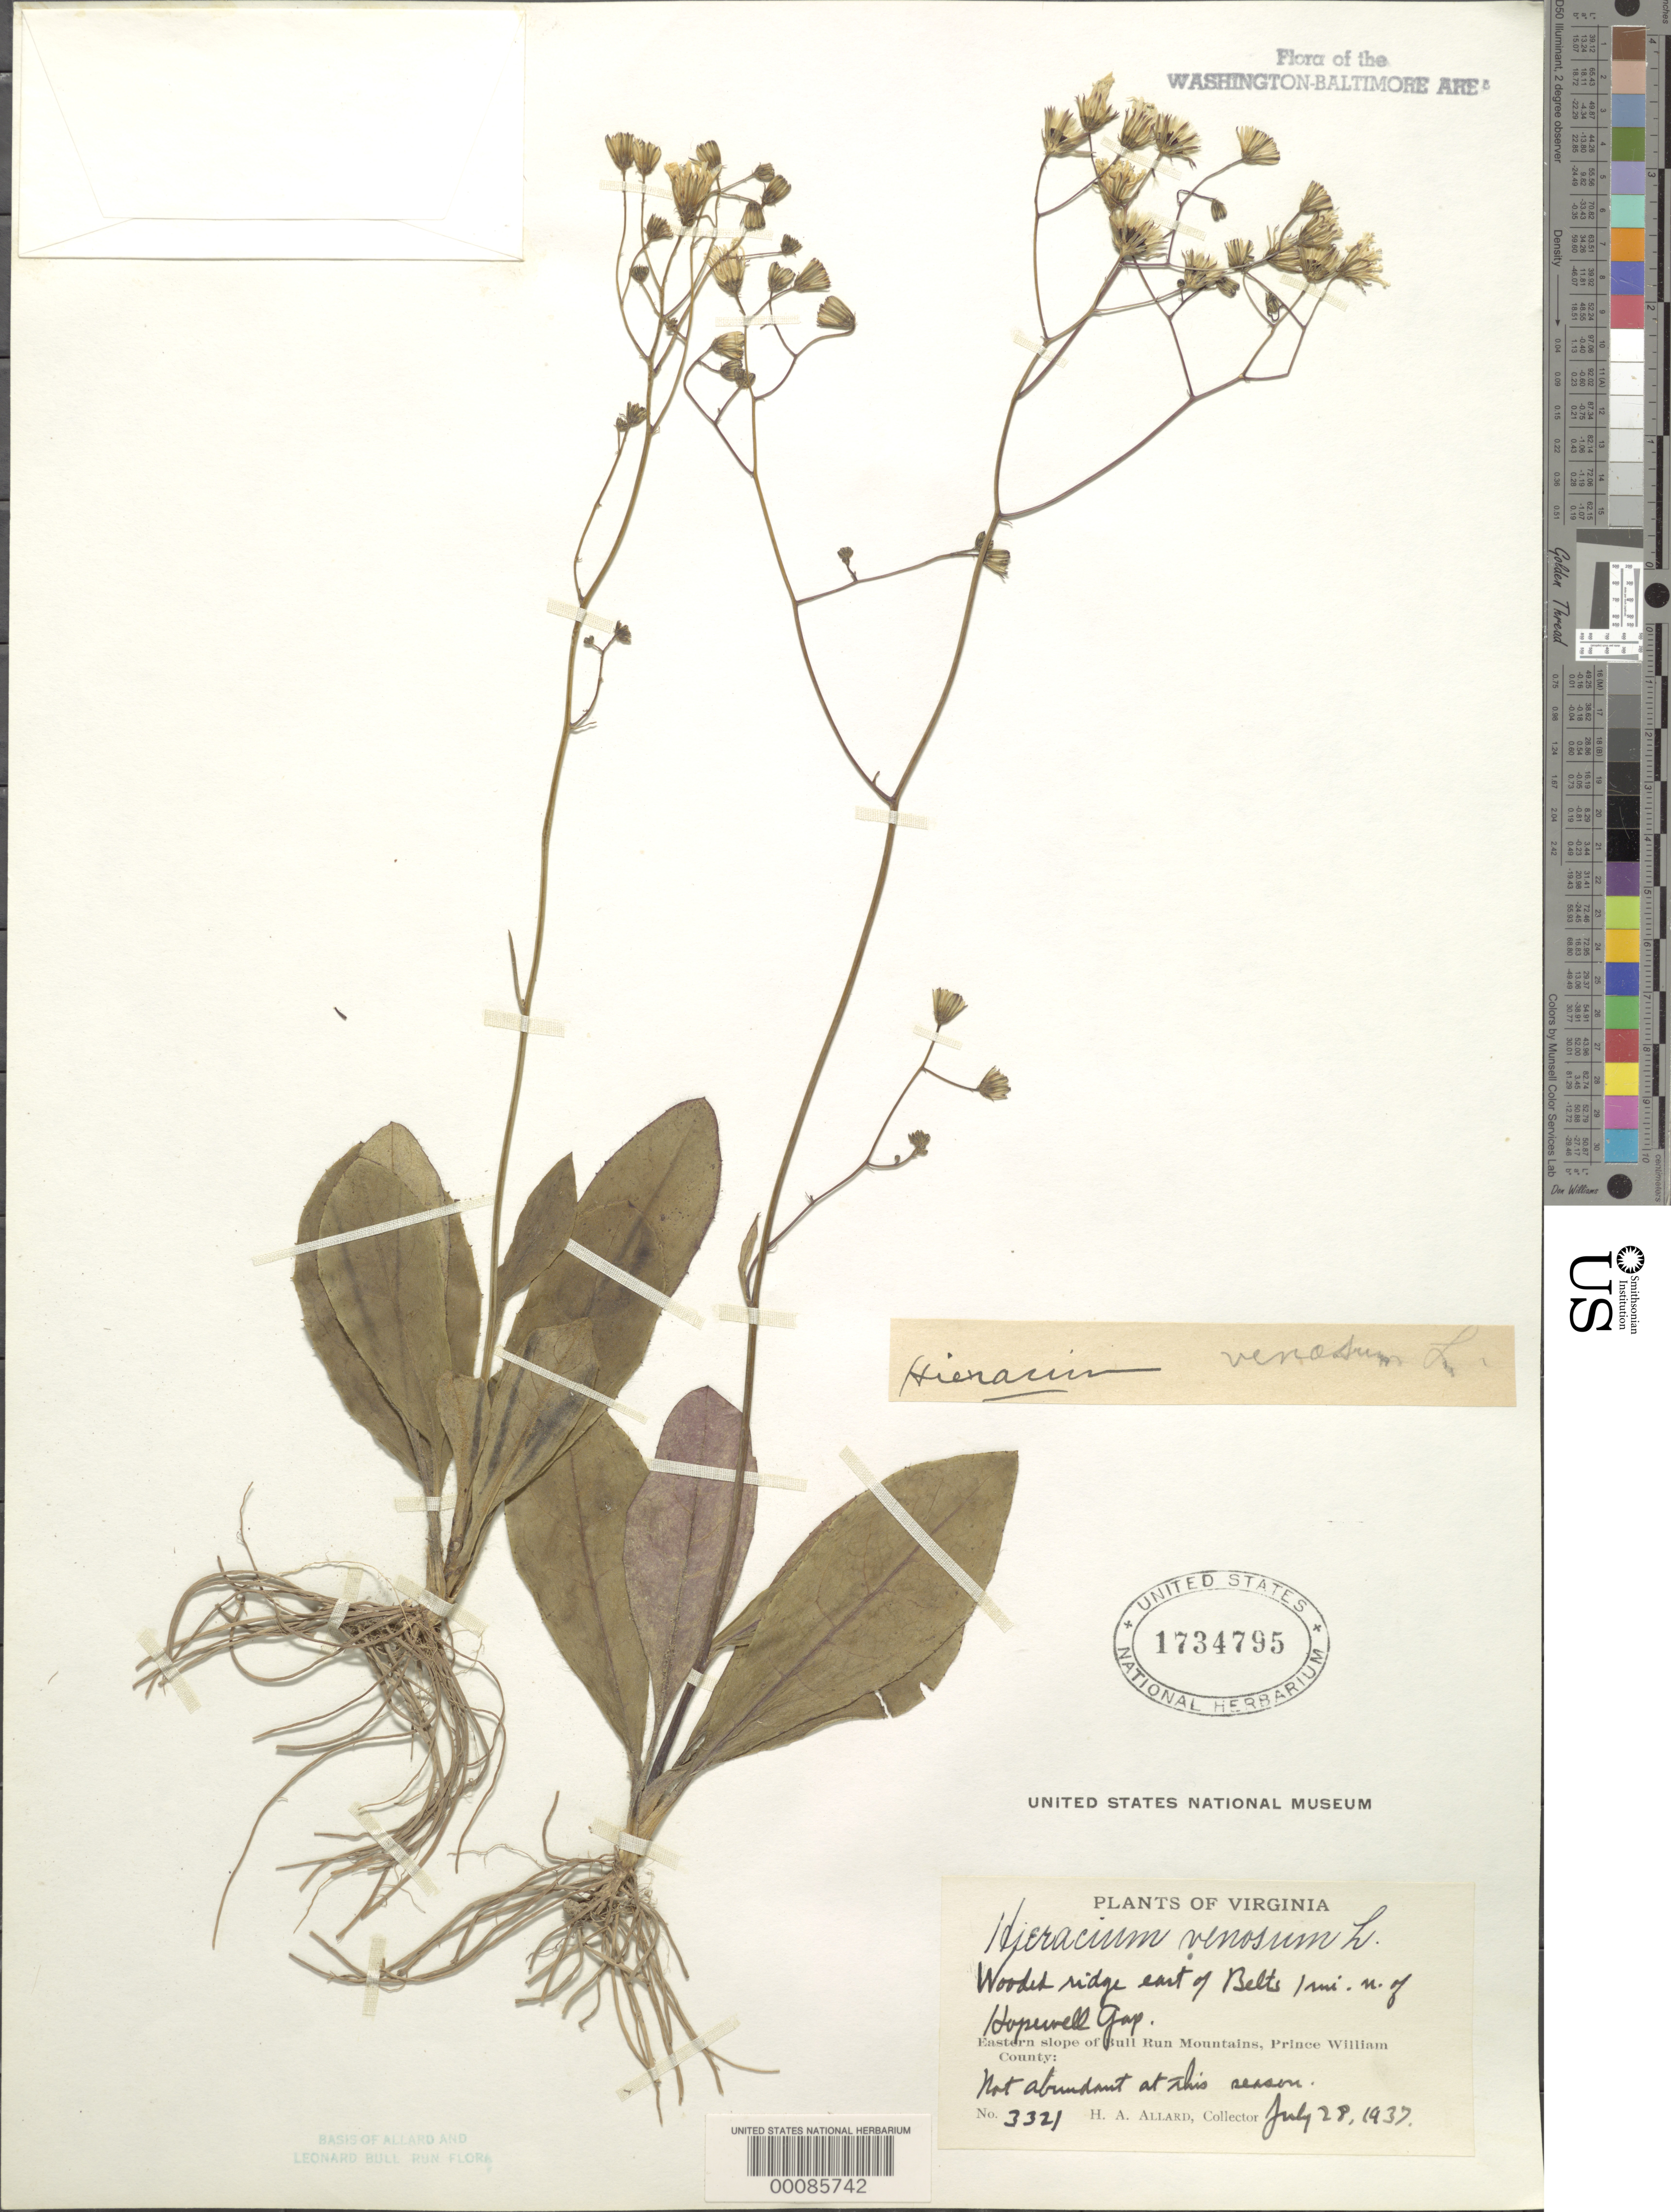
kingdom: Plantae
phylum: Tracheophyta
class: Magnoliopsida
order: Asterales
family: Asteraceae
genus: Hieracium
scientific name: Hieracium venosum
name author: L.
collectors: H. A. Allard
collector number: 3321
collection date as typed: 28 Jul 1937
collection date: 1937-07-28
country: United States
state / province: Virginia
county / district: Prince William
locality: North of Hopewell Gap east of Belts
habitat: Wooded ridge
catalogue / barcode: US 1734795